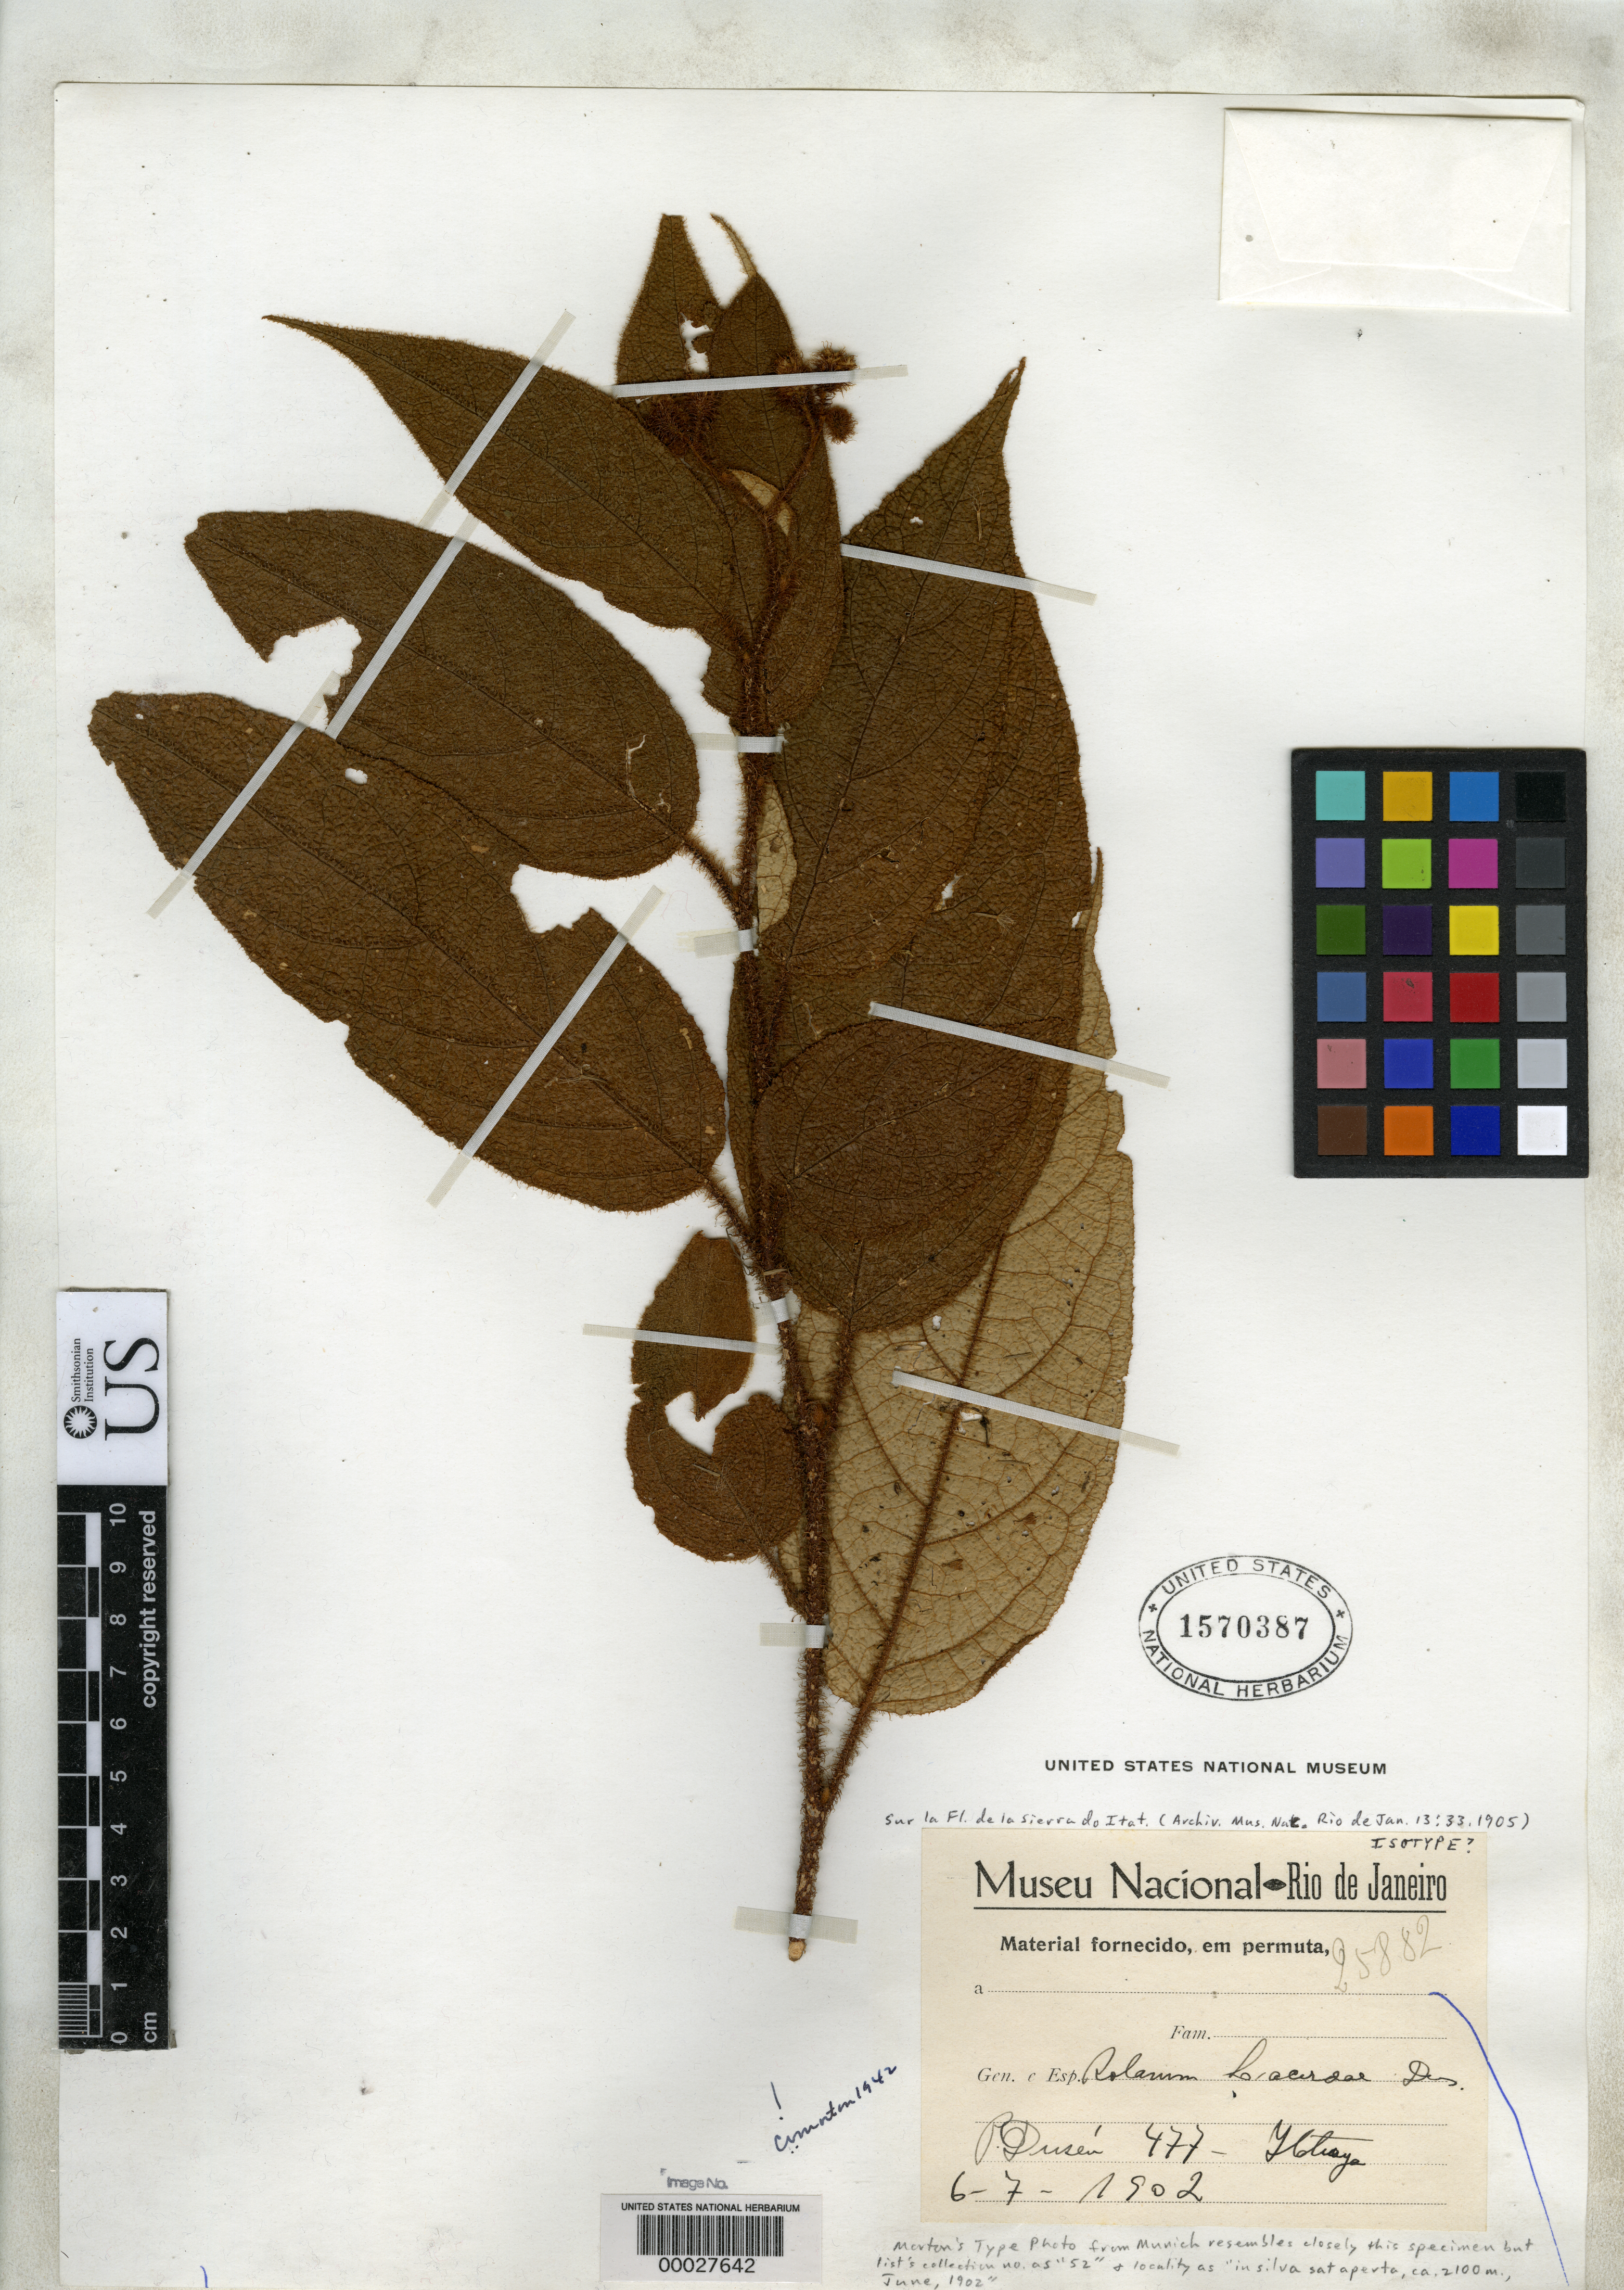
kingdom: Plantae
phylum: Tracheophyta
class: Magnoliopsida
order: Solanales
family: Solanaceae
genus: Solanum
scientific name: Solanum lacerdae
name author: Dusén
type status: Possible Type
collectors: P. Dusén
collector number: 477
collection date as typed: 07 Jun 1902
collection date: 1902-06-07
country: Brazil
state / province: Rio de Janeiro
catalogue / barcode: US 1570387